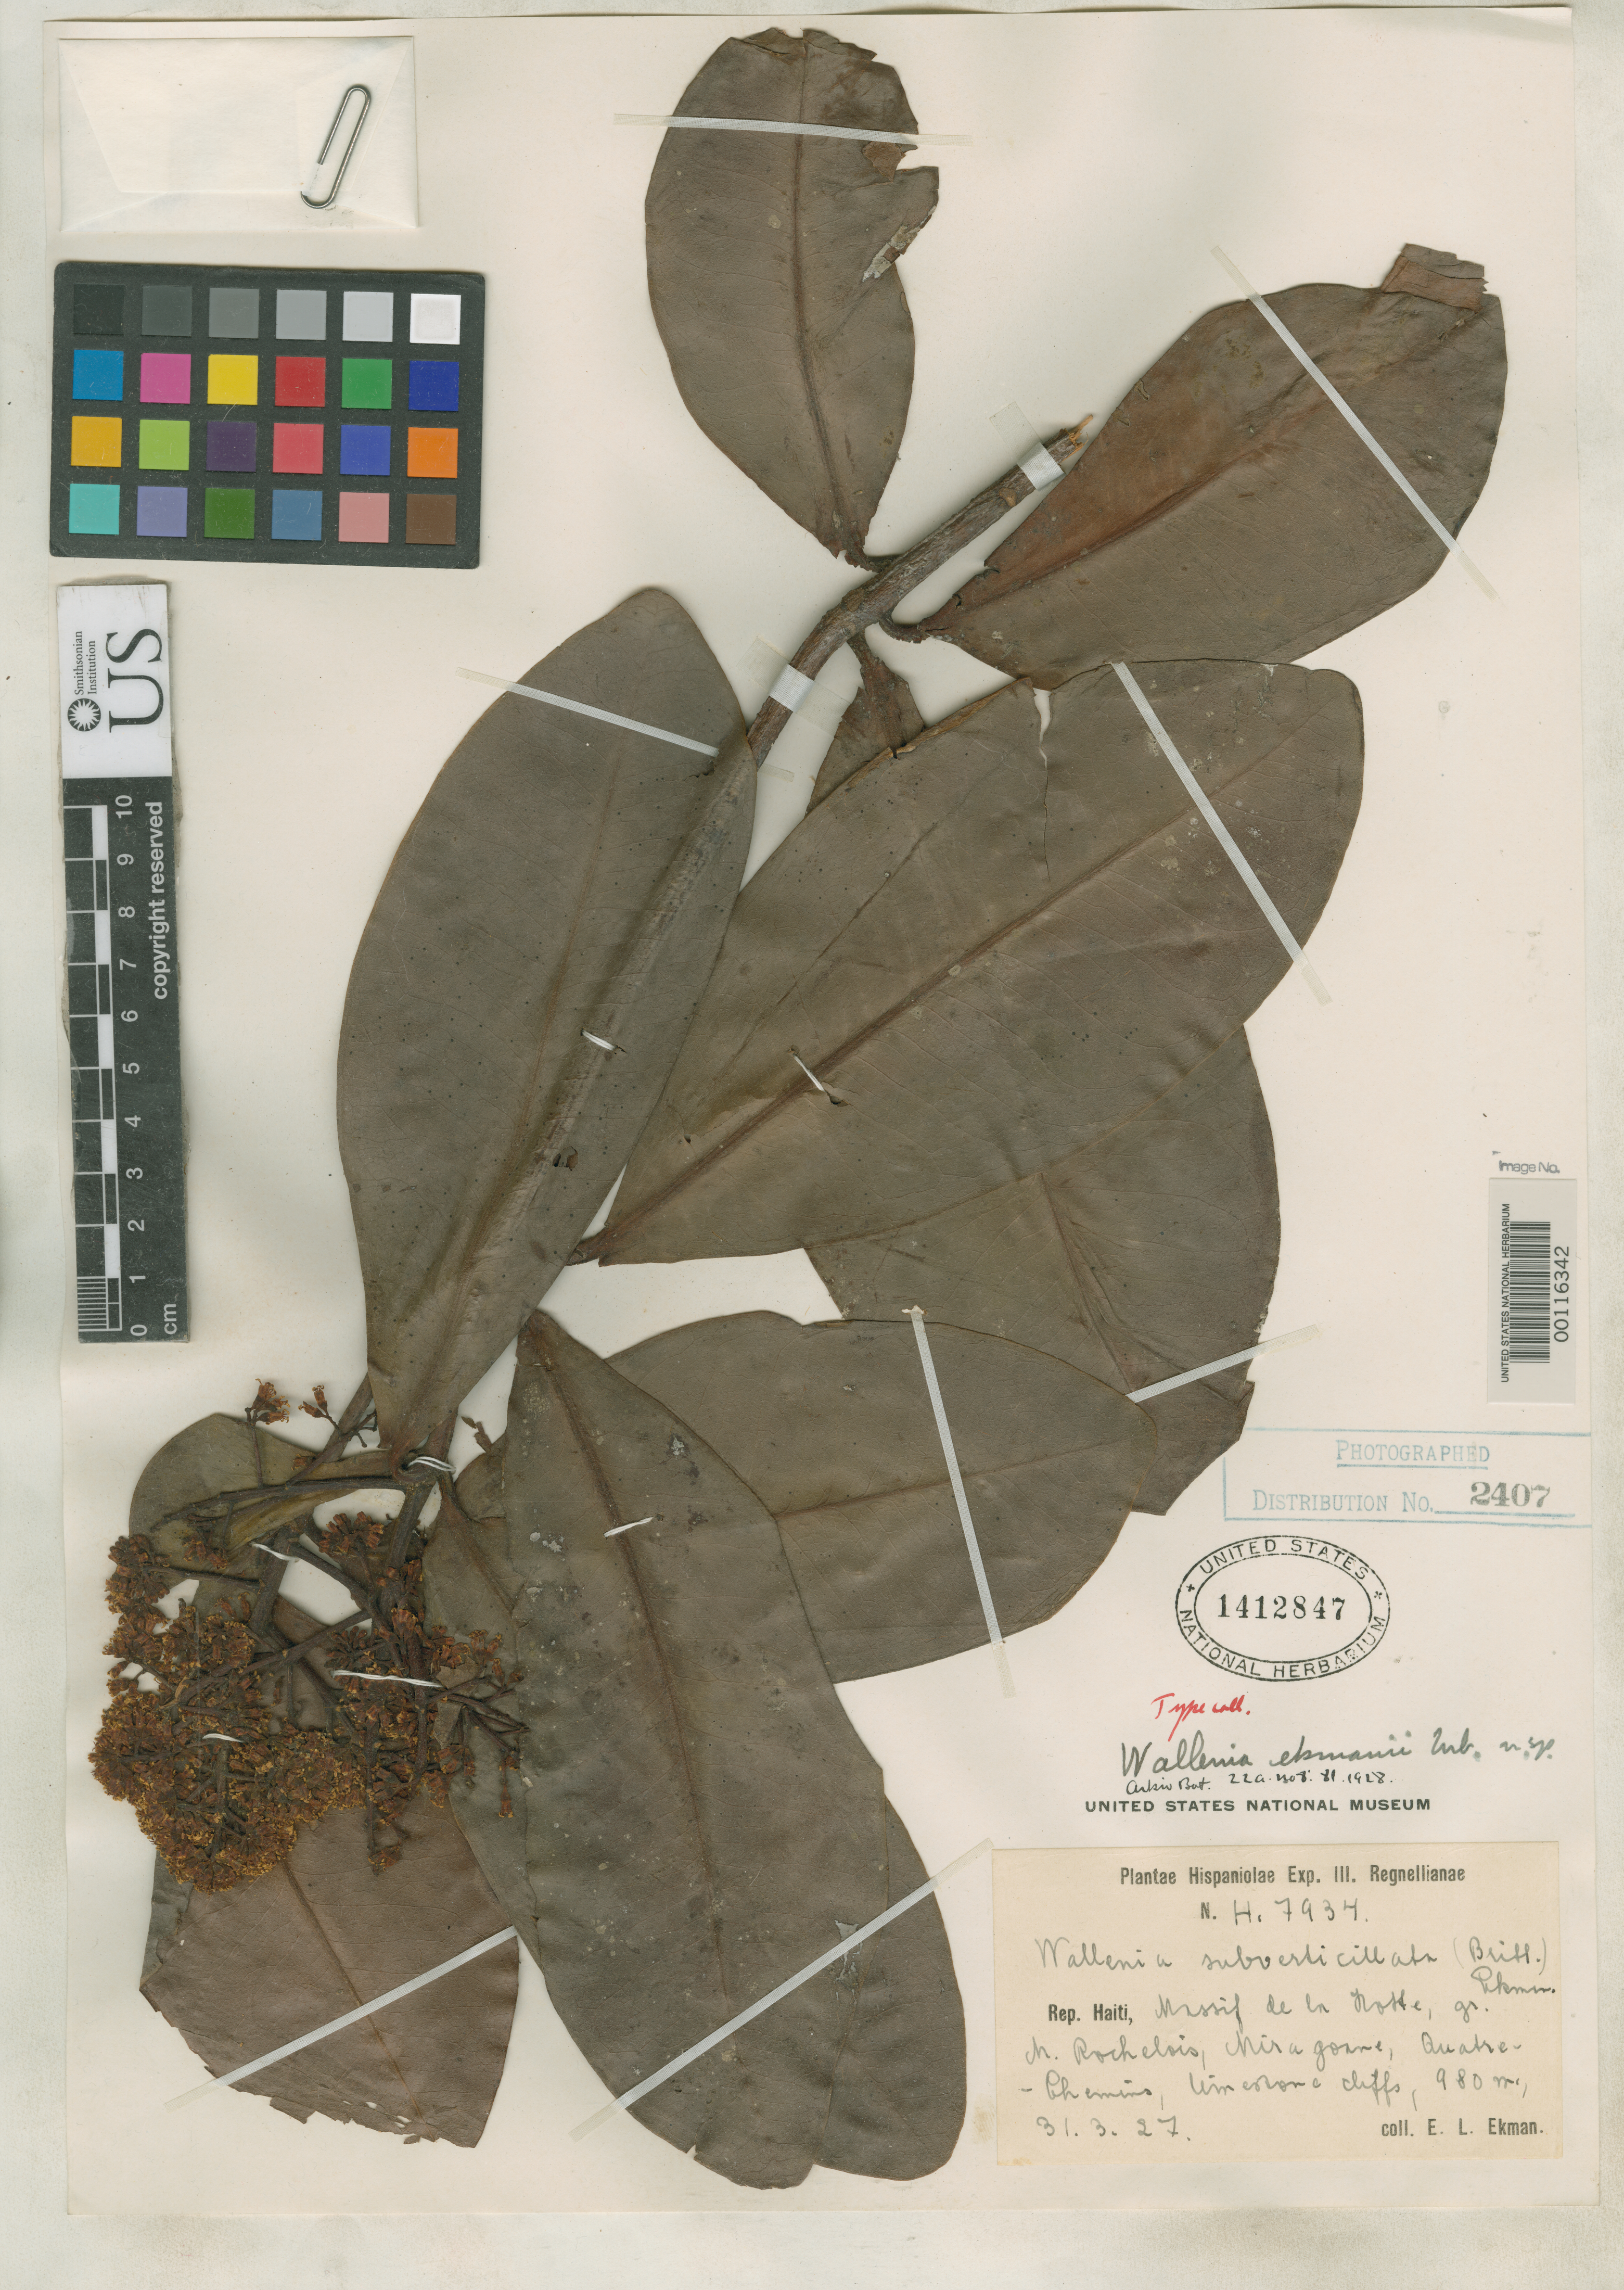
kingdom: Plantae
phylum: Tracheophyta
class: Magnoliopsida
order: Ericales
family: Primulaceae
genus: Wallenia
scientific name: Wallenia ekmanii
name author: Urb.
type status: Isotype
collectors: E. L. Ekman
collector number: H 7934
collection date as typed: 31 Mar 1917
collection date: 1917-03-31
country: Haiti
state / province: Sud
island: Hispaniola Island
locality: Massif de La Hotte near Miragoane, Morne Rocheloes, quatre-chemins.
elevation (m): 980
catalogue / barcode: US 1412847